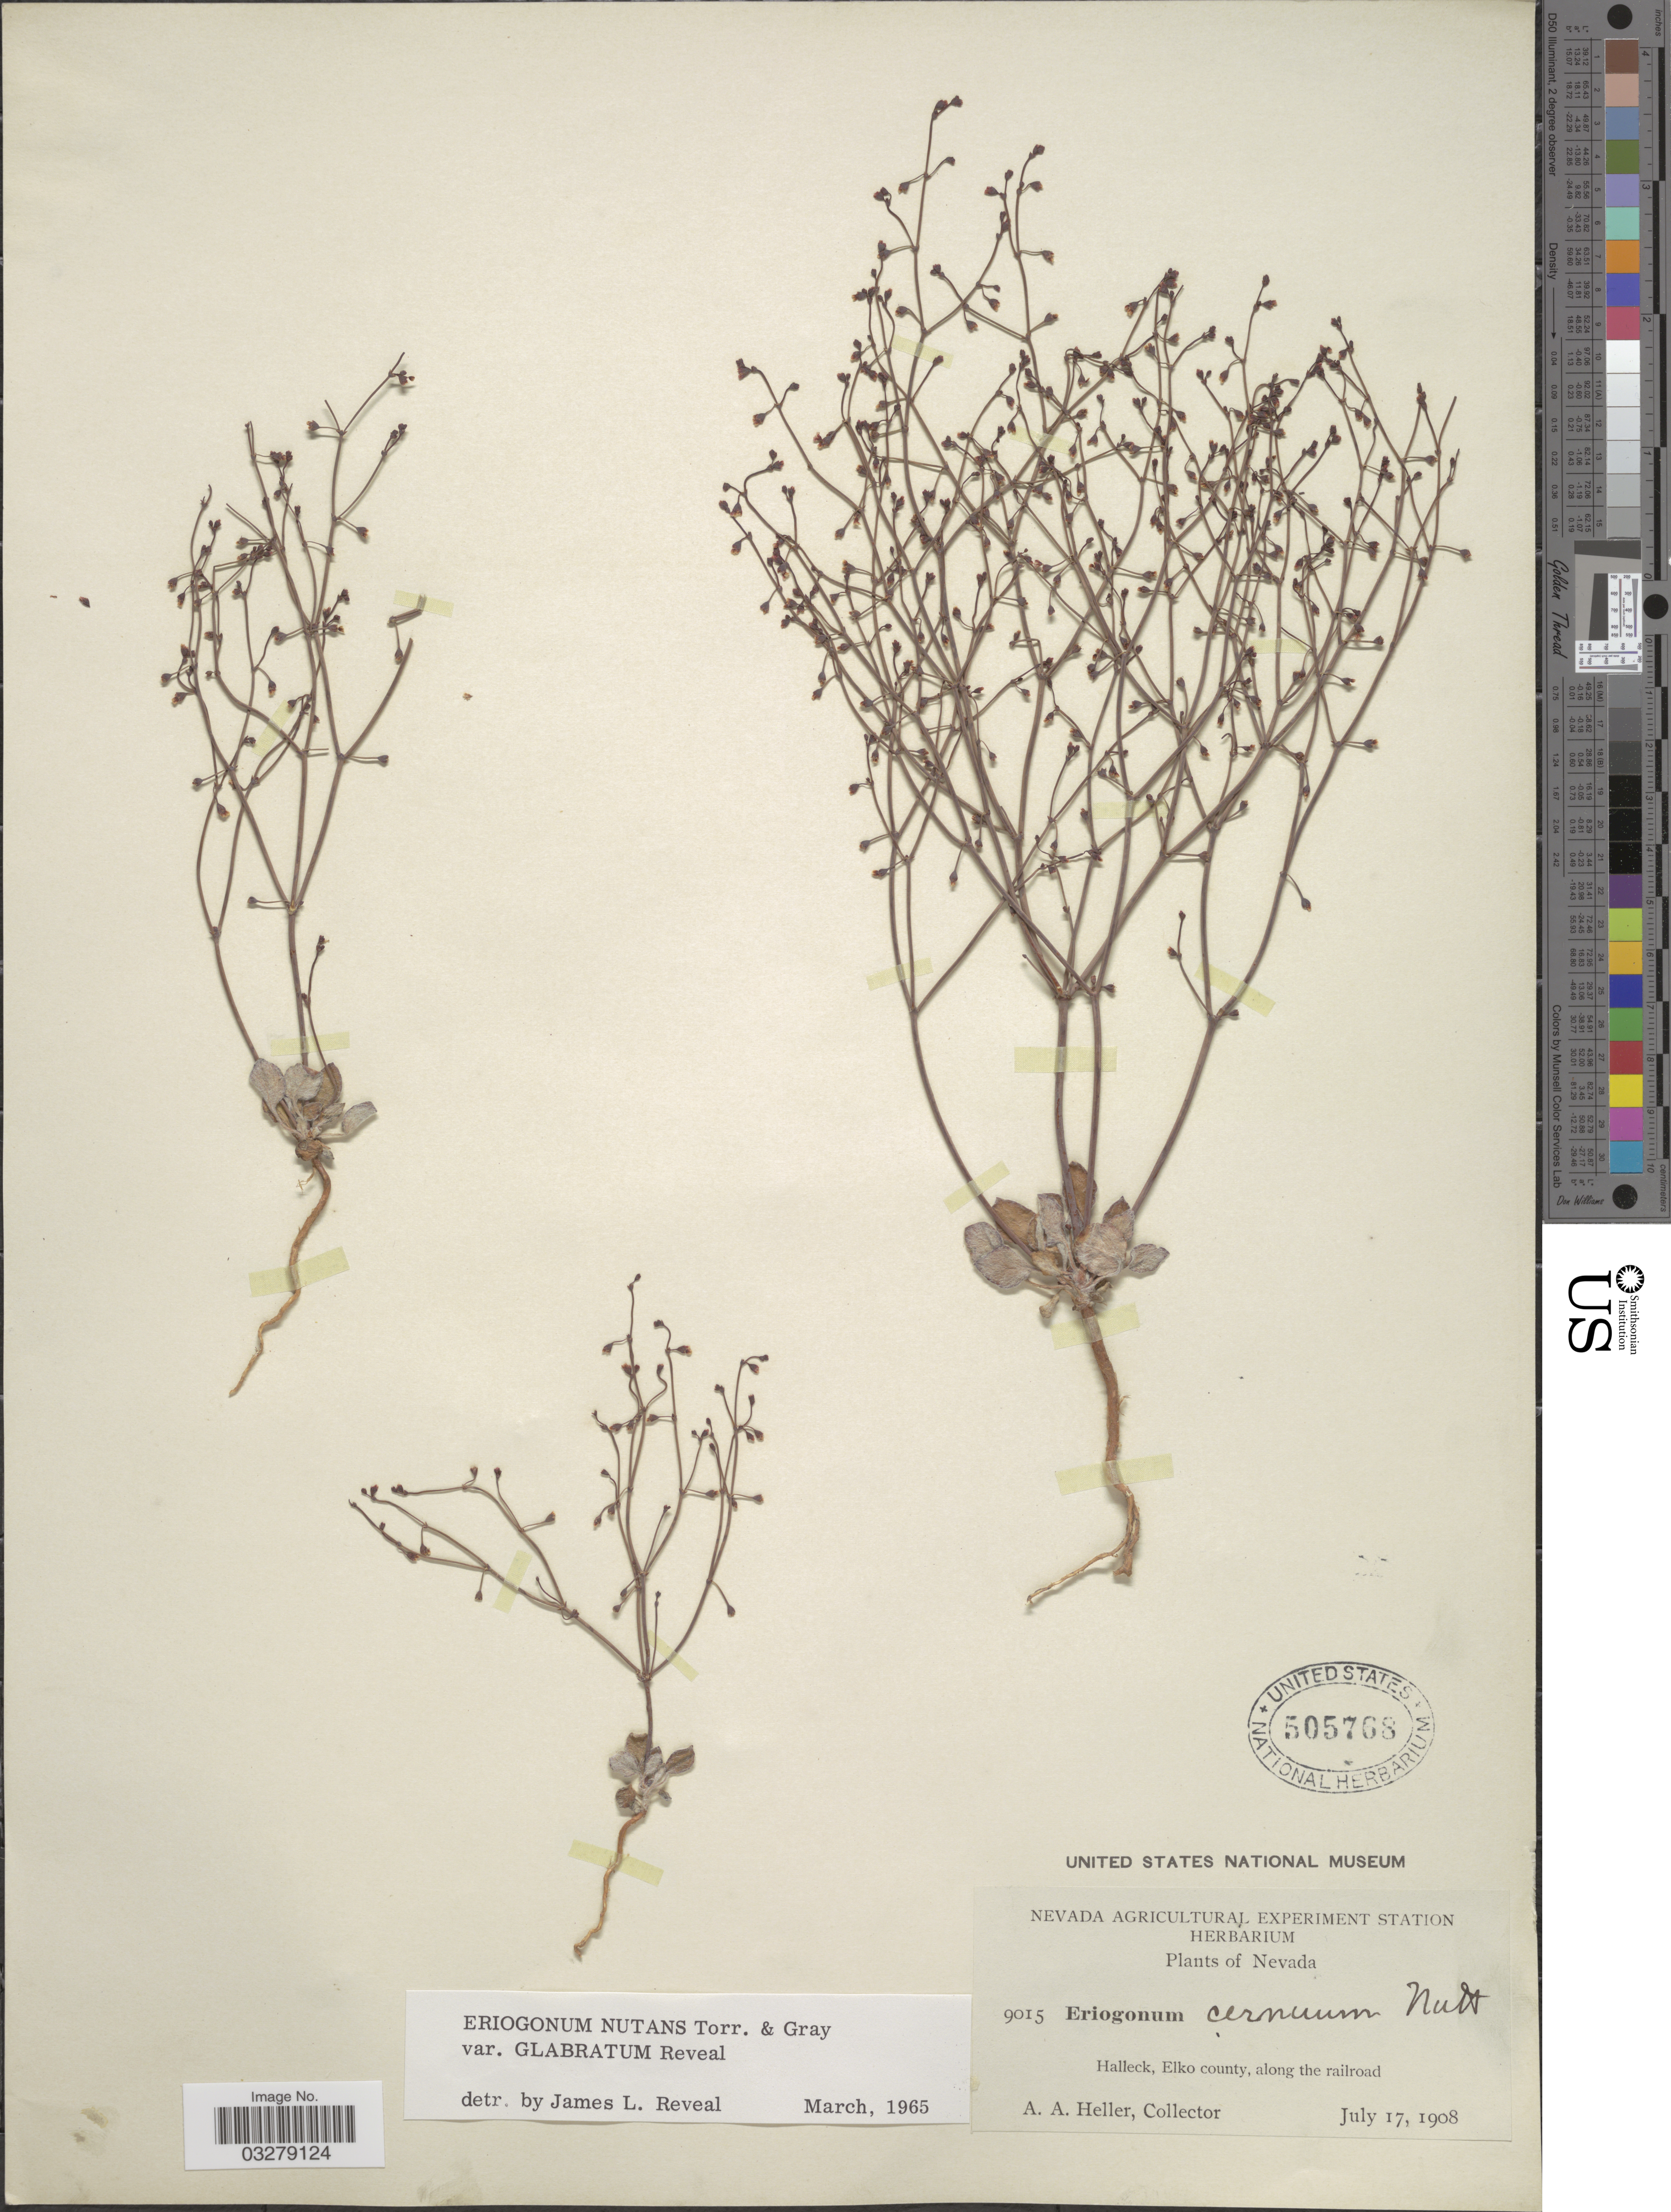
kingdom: Plantae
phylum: Tracheophyta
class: Magnoliopsida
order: Caryophyllales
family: Polygonaceae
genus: Eriogonum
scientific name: Eriogonum nutans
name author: Torr. & A. Gray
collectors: A. A. Heller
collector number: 9015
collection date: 1908-07-17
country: United States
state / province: Nevada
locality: Halleck, Elko county, along the railroad.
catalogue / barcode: US 505768